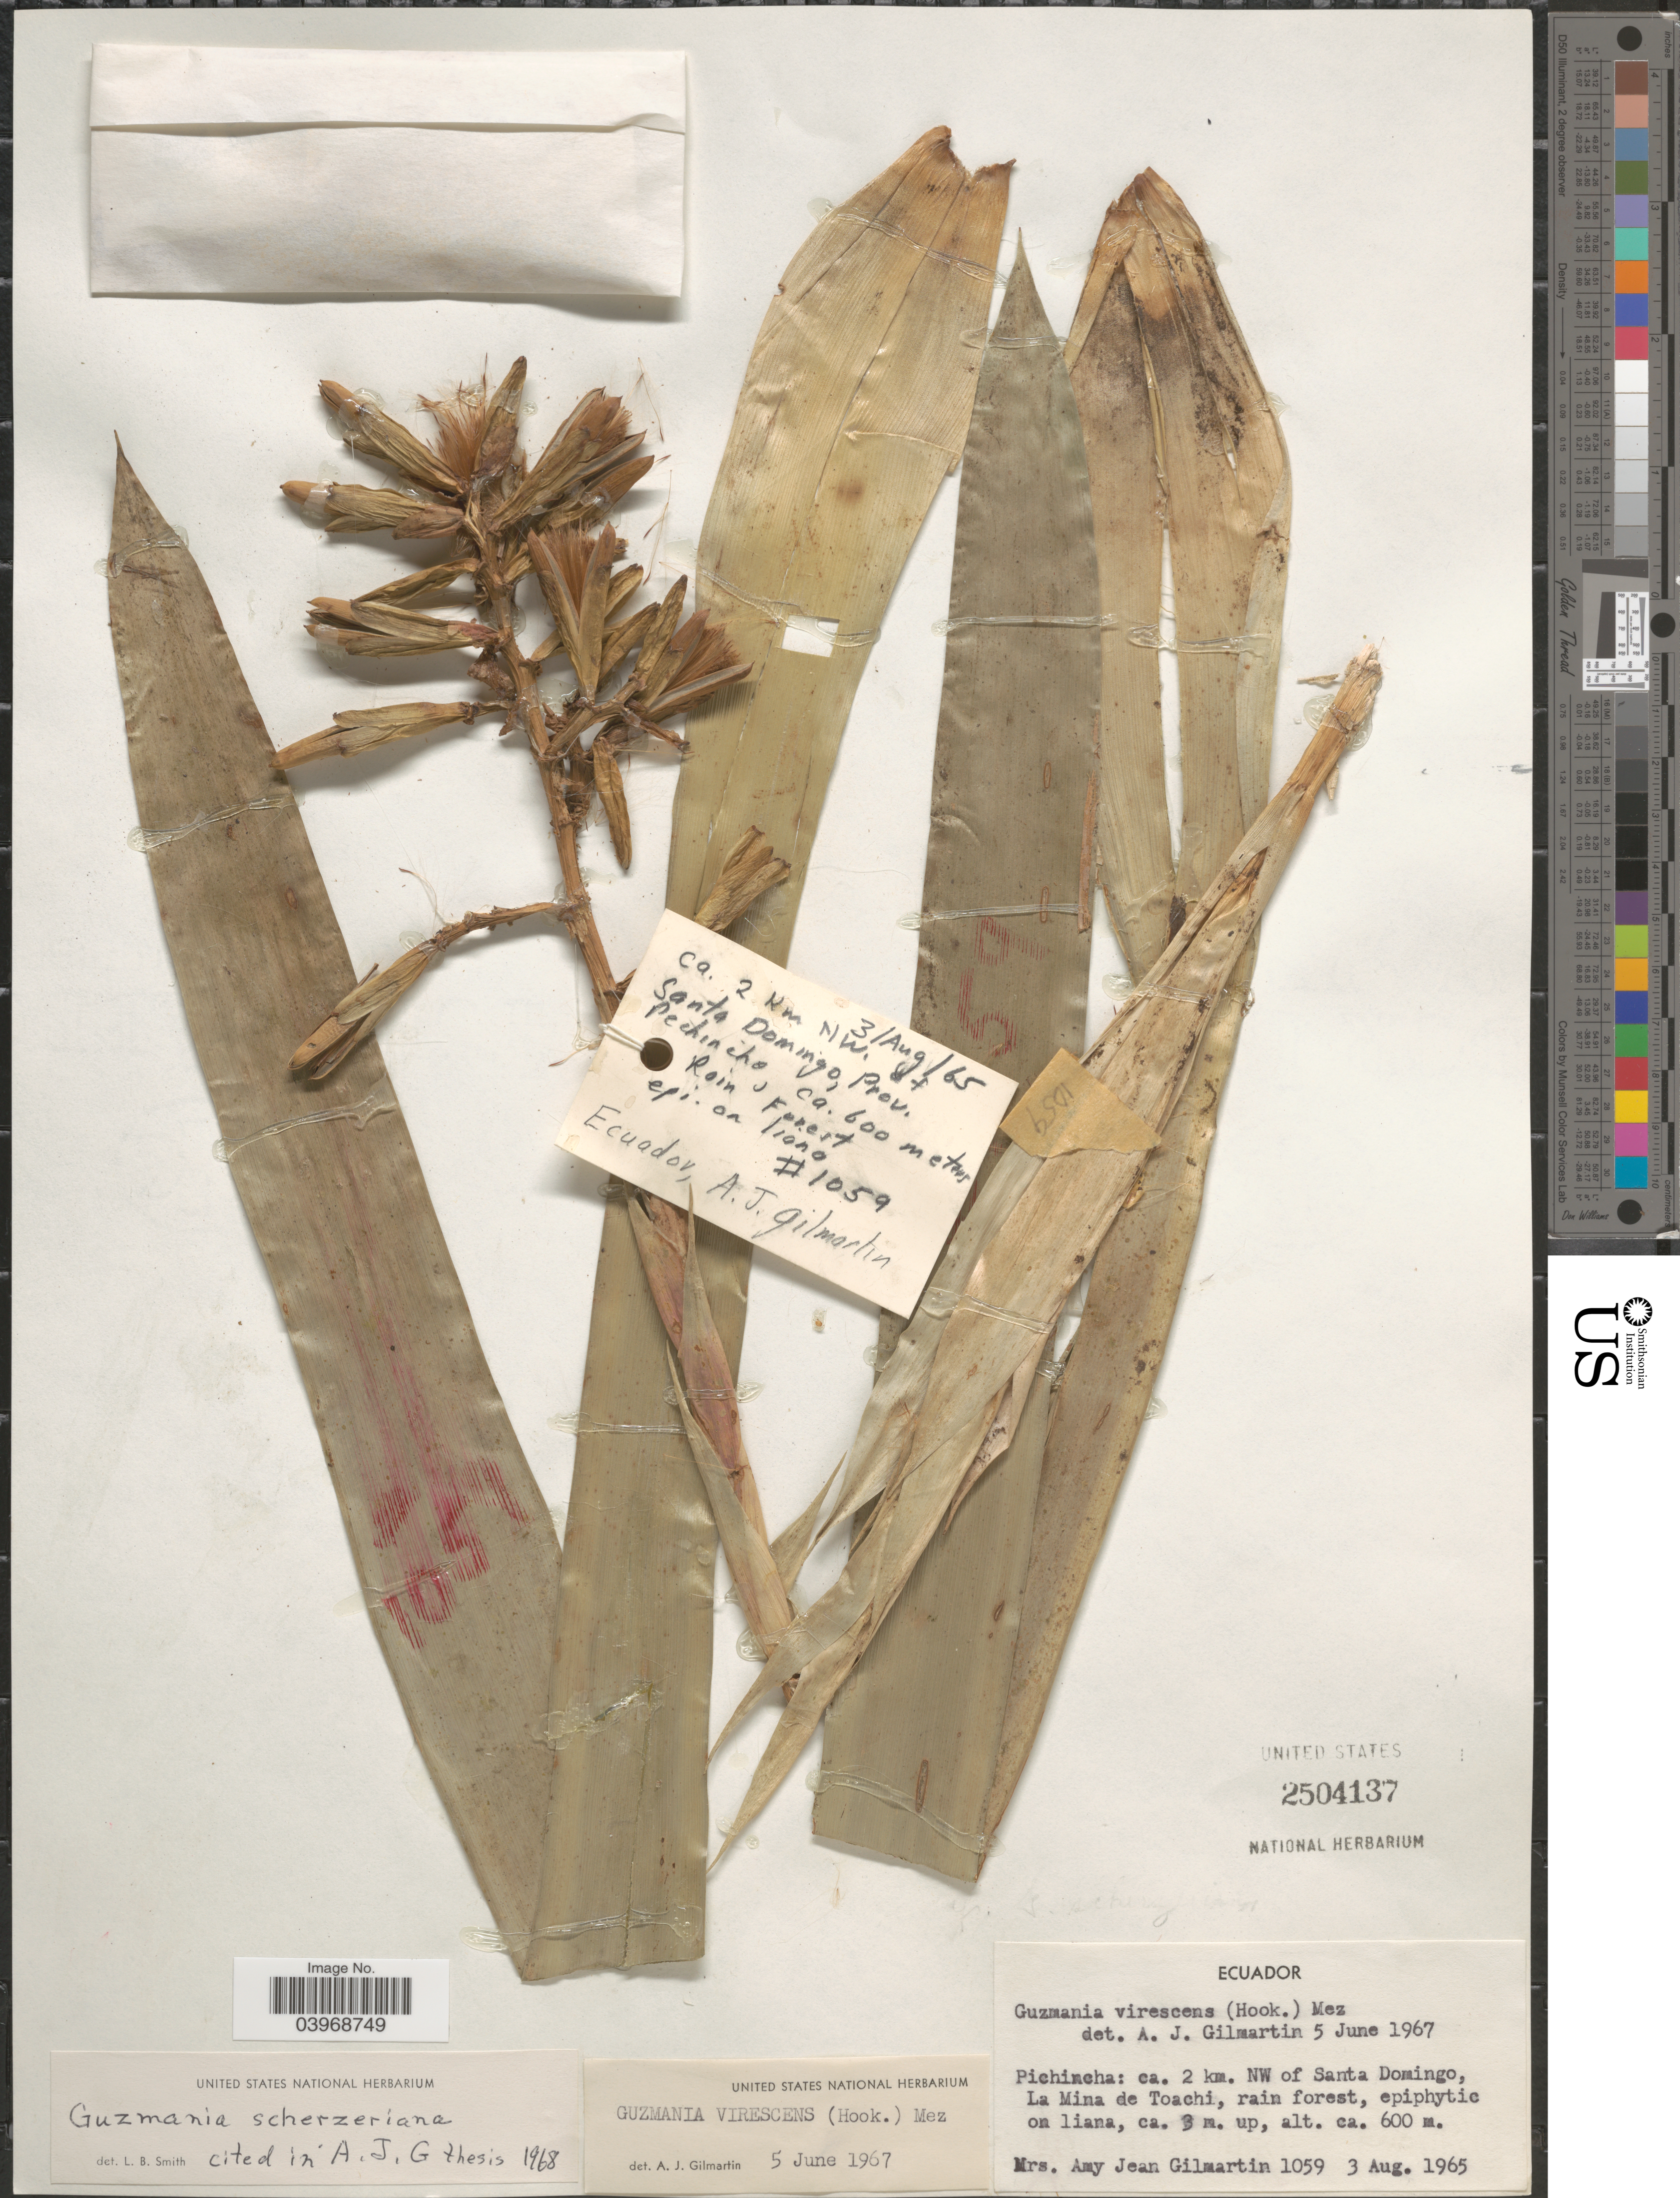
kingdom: Plantae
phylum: Tracheophyta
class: Liliopsida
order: Poales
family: Bromeliaceae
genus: Guzmania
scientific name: Guzmania scherzeriana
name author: Mez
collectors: A. J. Gilmartin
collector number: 1059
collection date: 1965-08-03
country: Ecuador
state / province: Pichincha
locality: Ca. 2 km. NW of Santa Domingo, La Mina de Toachi, rain forest.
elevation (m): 600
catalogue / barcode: US 2504137